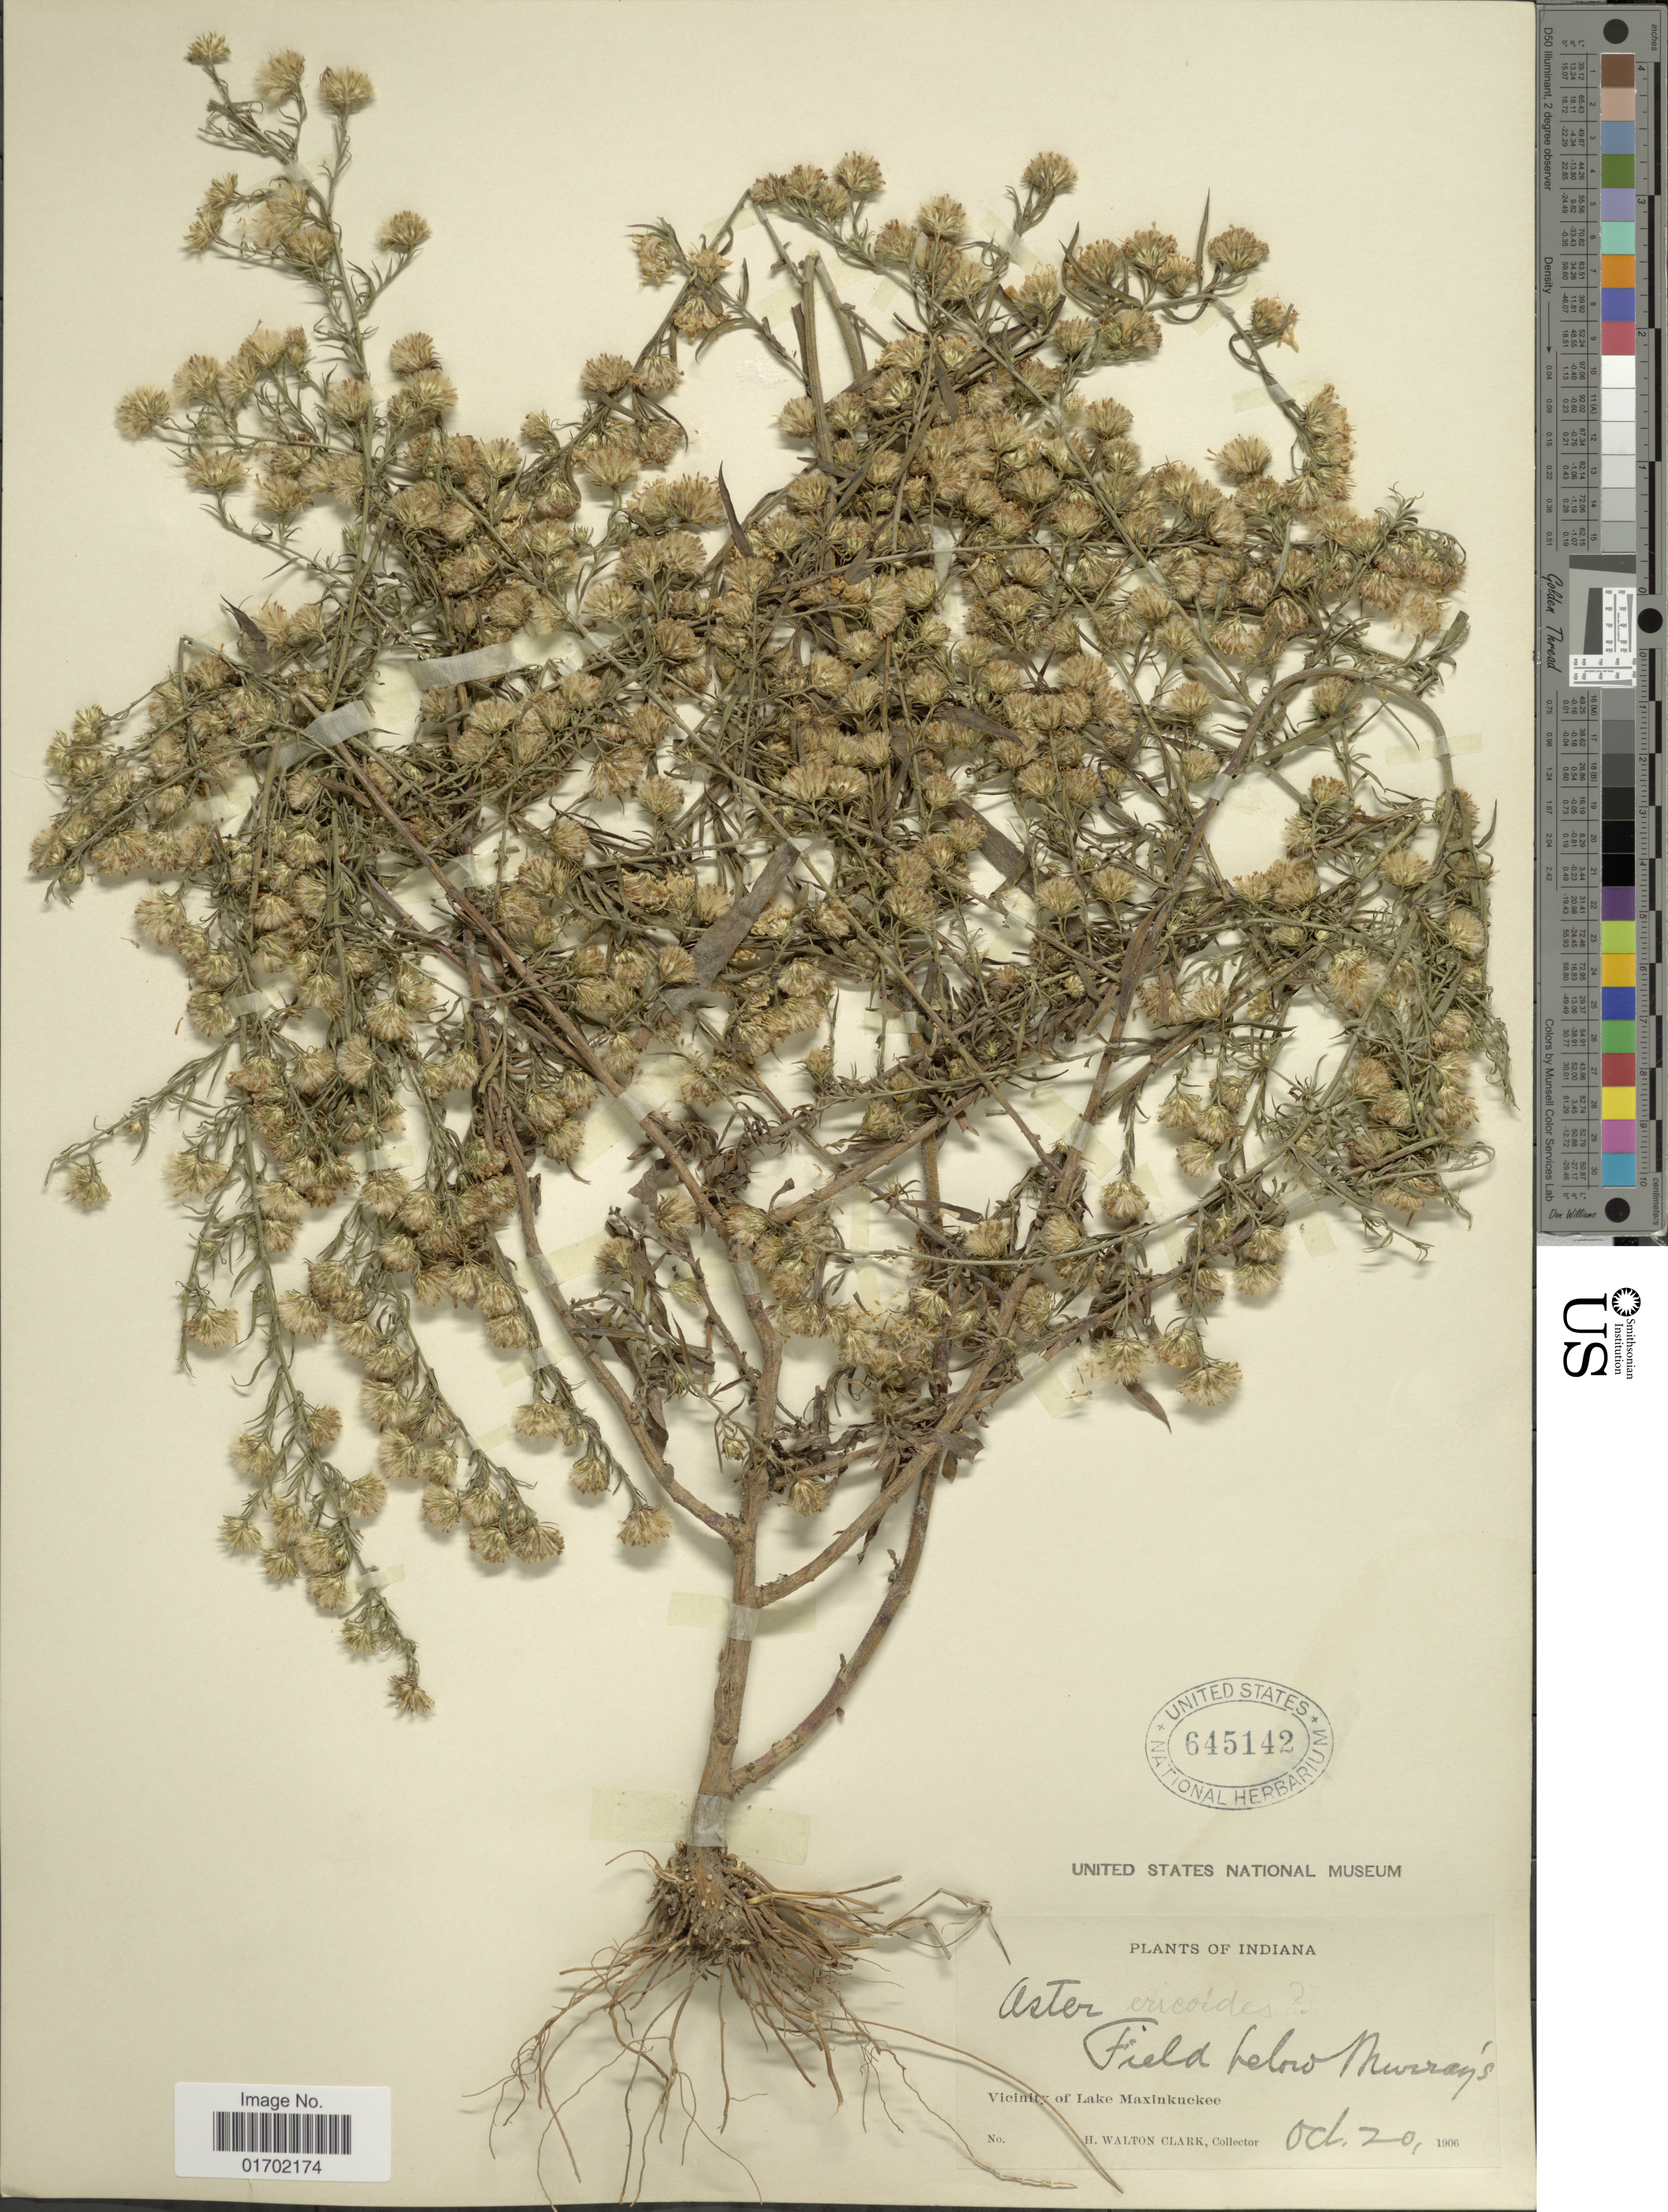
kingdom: Plantae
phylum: Tracheophyta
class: Magnoliopsida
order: Asterales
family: Asteraceae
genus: Symphyotrichum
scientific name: Symphyotrichum pilosum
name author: (Willd.) G.L. Nesom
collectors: H. W. Clark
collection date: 1906-10-20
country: United States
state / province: Indiana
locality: Field below Murray's, Vicinity of Lake Maxinkuckee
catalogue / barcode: US 645142